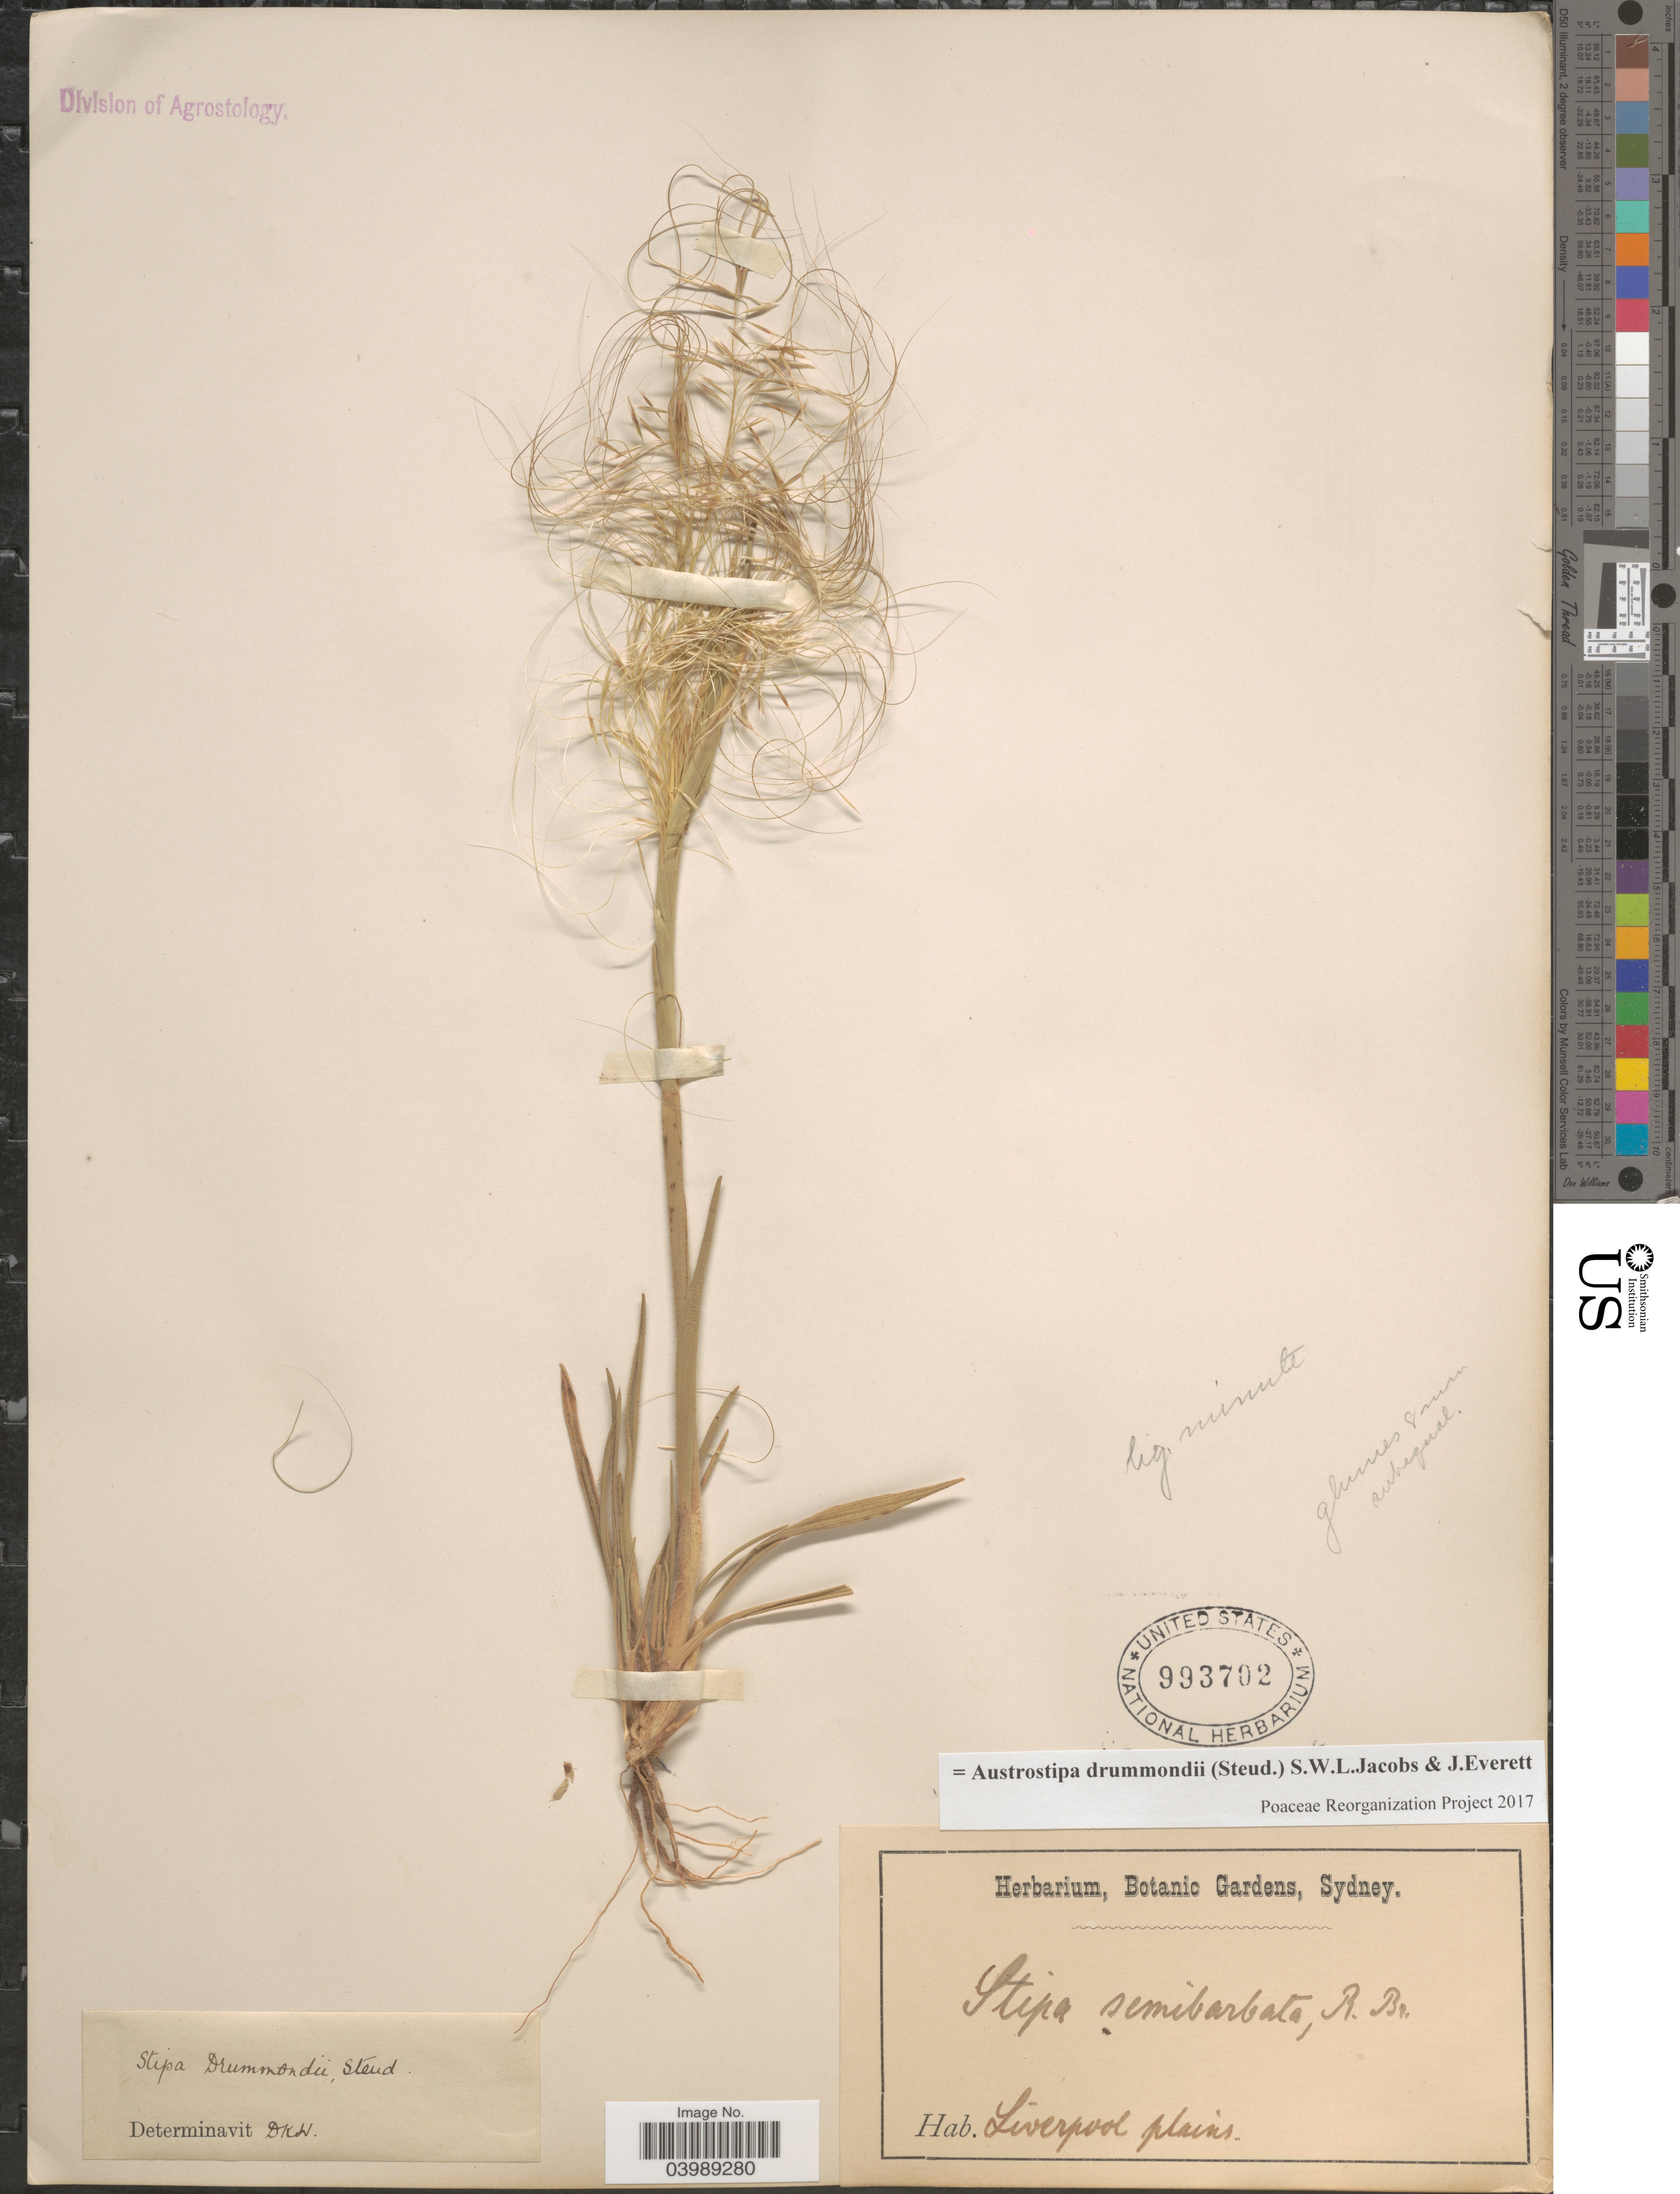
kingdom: Plantae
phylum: Tracheophyta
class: Liliopsida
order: Poales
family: Poaceae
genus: Austrostipa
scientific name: Austrostipa drummondii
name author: (Steud.) S.W.L. Jacobs & J. Everett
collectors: ex Herb. Bot. Gard. Sydney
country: Australia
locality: Liverpool plains.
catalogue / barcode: US 993702